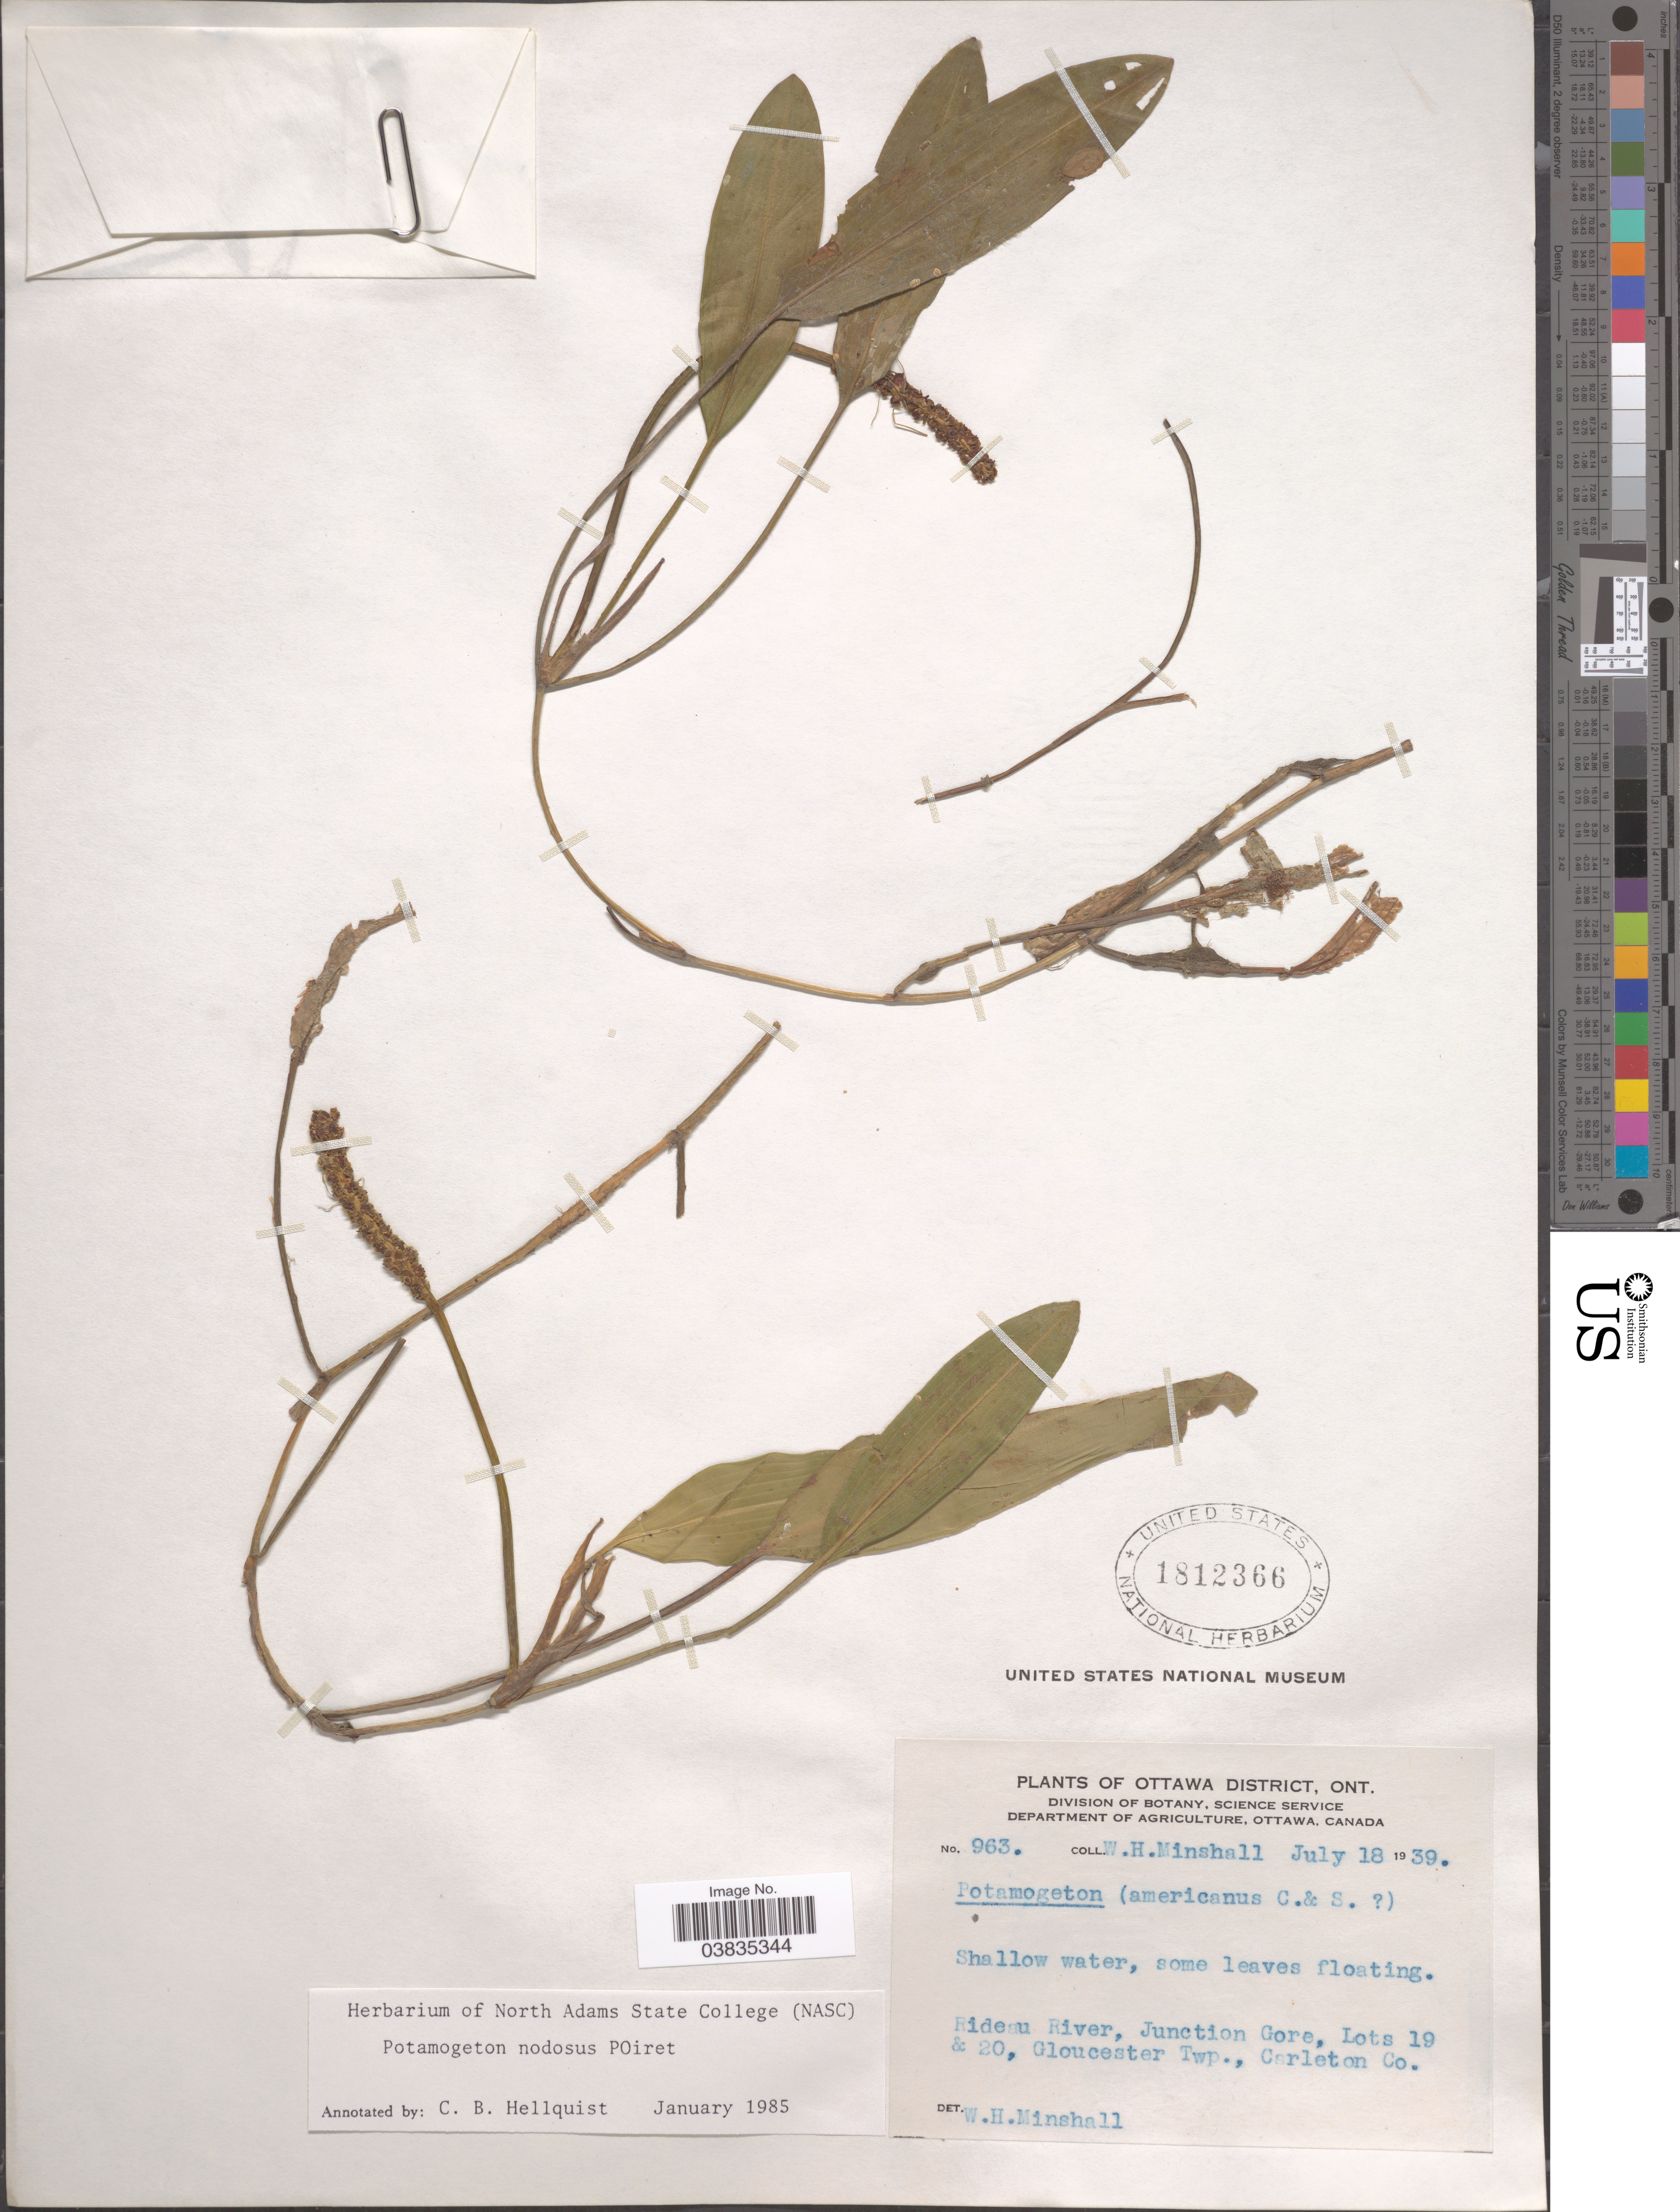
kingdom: Plantae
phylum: Tracheophyta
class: Liliopsida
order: Alismatales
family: Potamogetonaceae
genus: Potamogeton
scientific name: Potamogeton nodosus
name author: Poir.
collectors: W. Minshall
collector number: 963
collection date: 1939-07-18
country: Canada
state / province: Ontario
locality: Ottawa District. Rideau River, Junction Gore, Lots 19 & 20, Gloucester Twp., Carleton Co.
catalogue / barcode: US 1812366